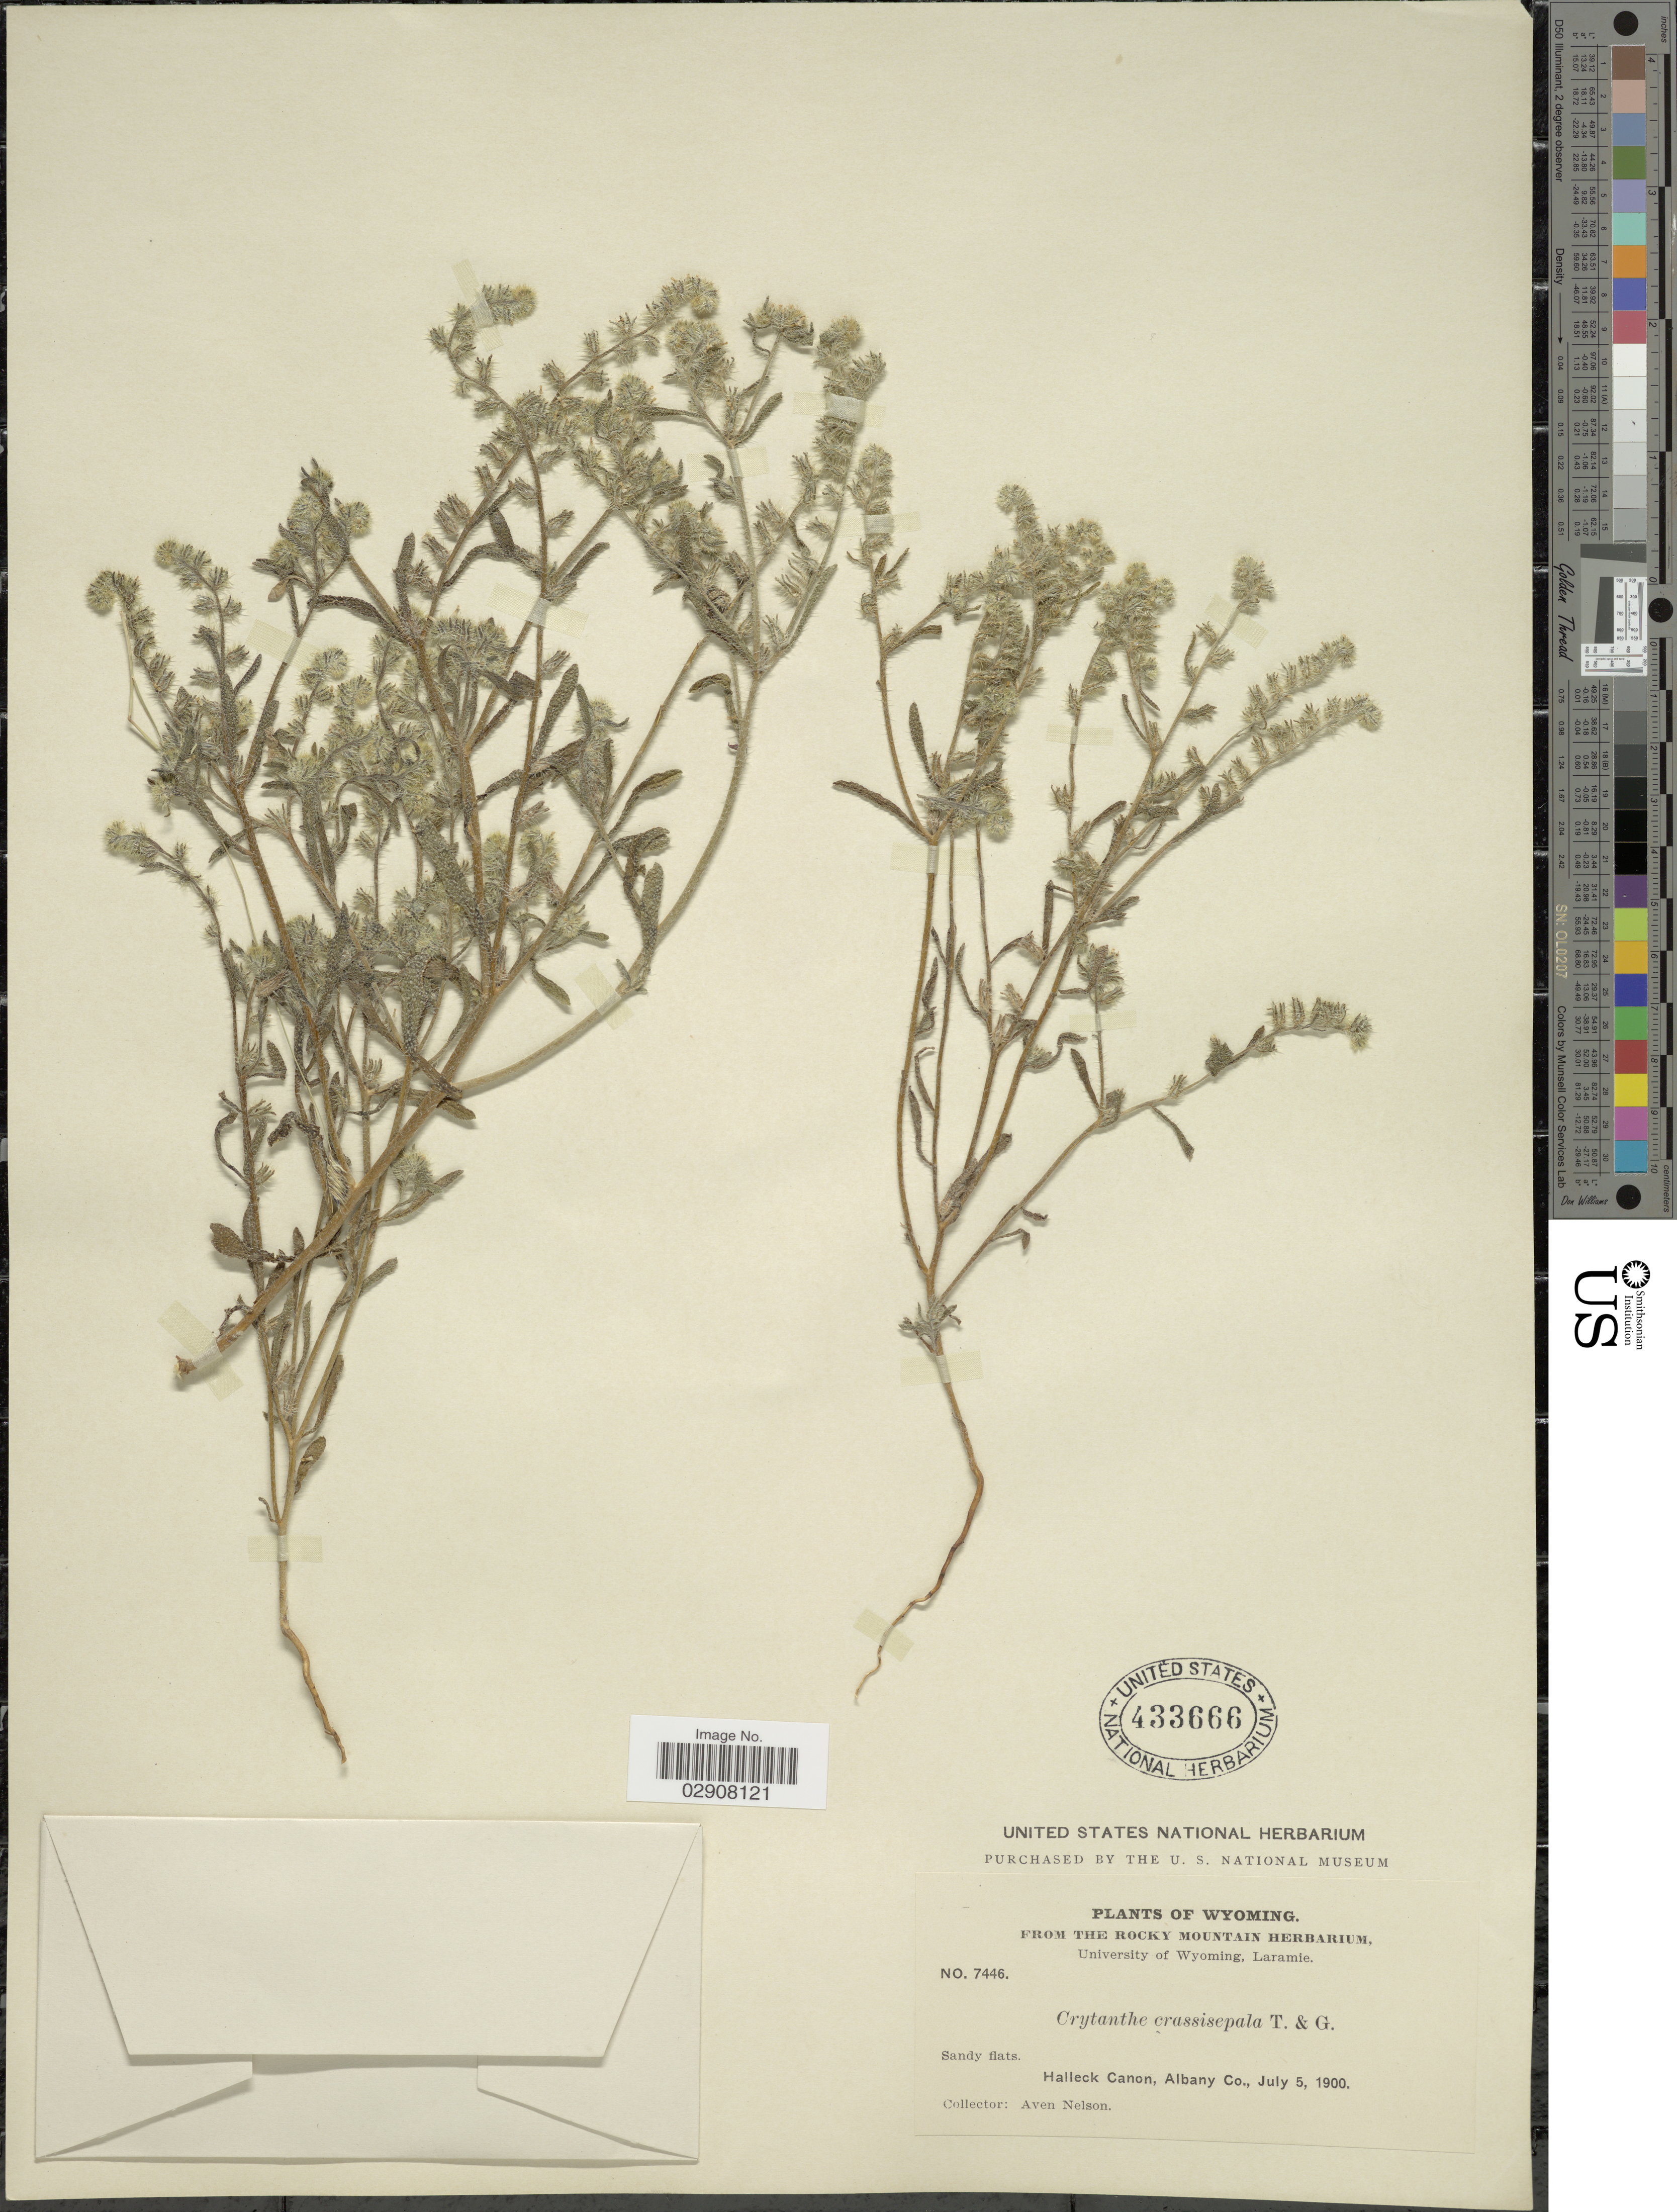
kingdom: Plantae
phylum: Tracheophyta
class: Magnoliopsida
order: Boraginales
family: Boraginaceae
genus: Cryptantha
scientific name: Cryptantha minima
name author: Rydb.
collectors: A. Nelson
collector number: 7446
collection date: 1900-07-05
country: United States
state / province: Wyoming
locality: Sandy Flats, Halleck Canon, Albany Co.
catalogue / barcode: US 433666